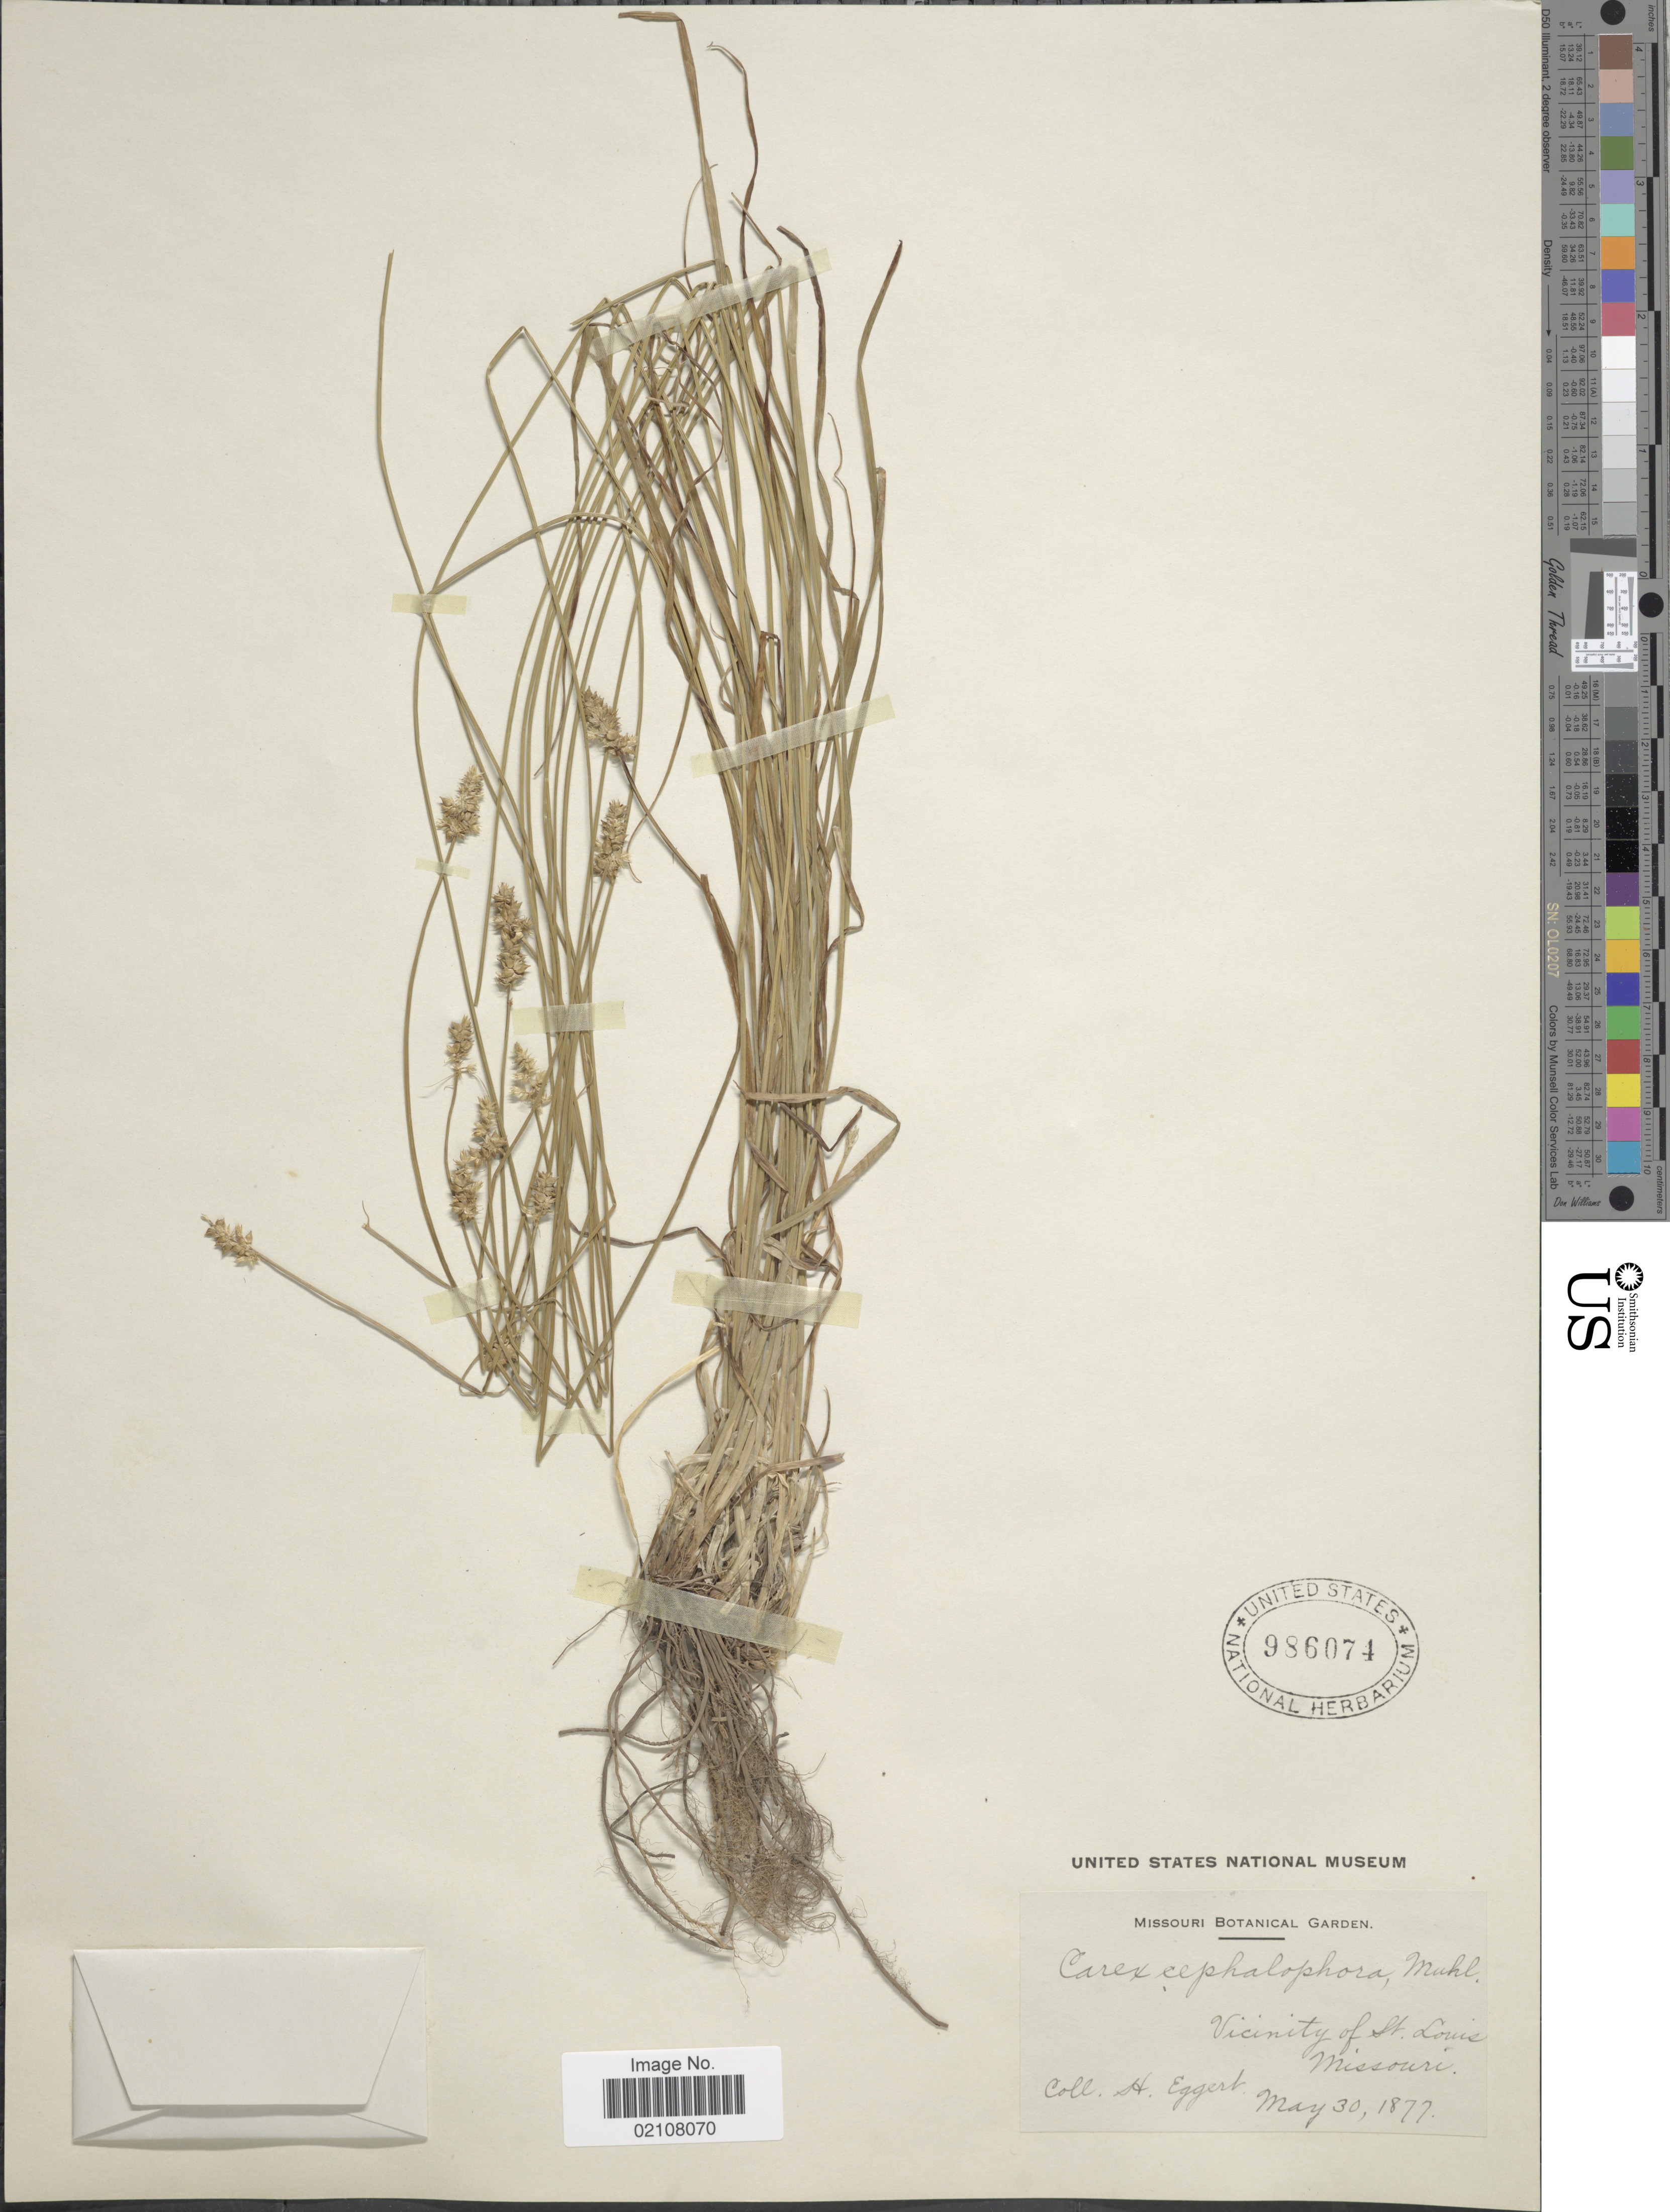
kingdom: Plantae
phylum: Tracheophyta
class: Liliopsida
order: Poales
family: Cyperaceae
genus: Carex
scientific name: Carex cephalophora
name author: Muhl. ex Willd.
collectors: H. Eggert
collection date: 1877-05-30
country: United States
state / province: Missouri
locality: Vicinity of St. Louis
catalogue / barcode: US 986074